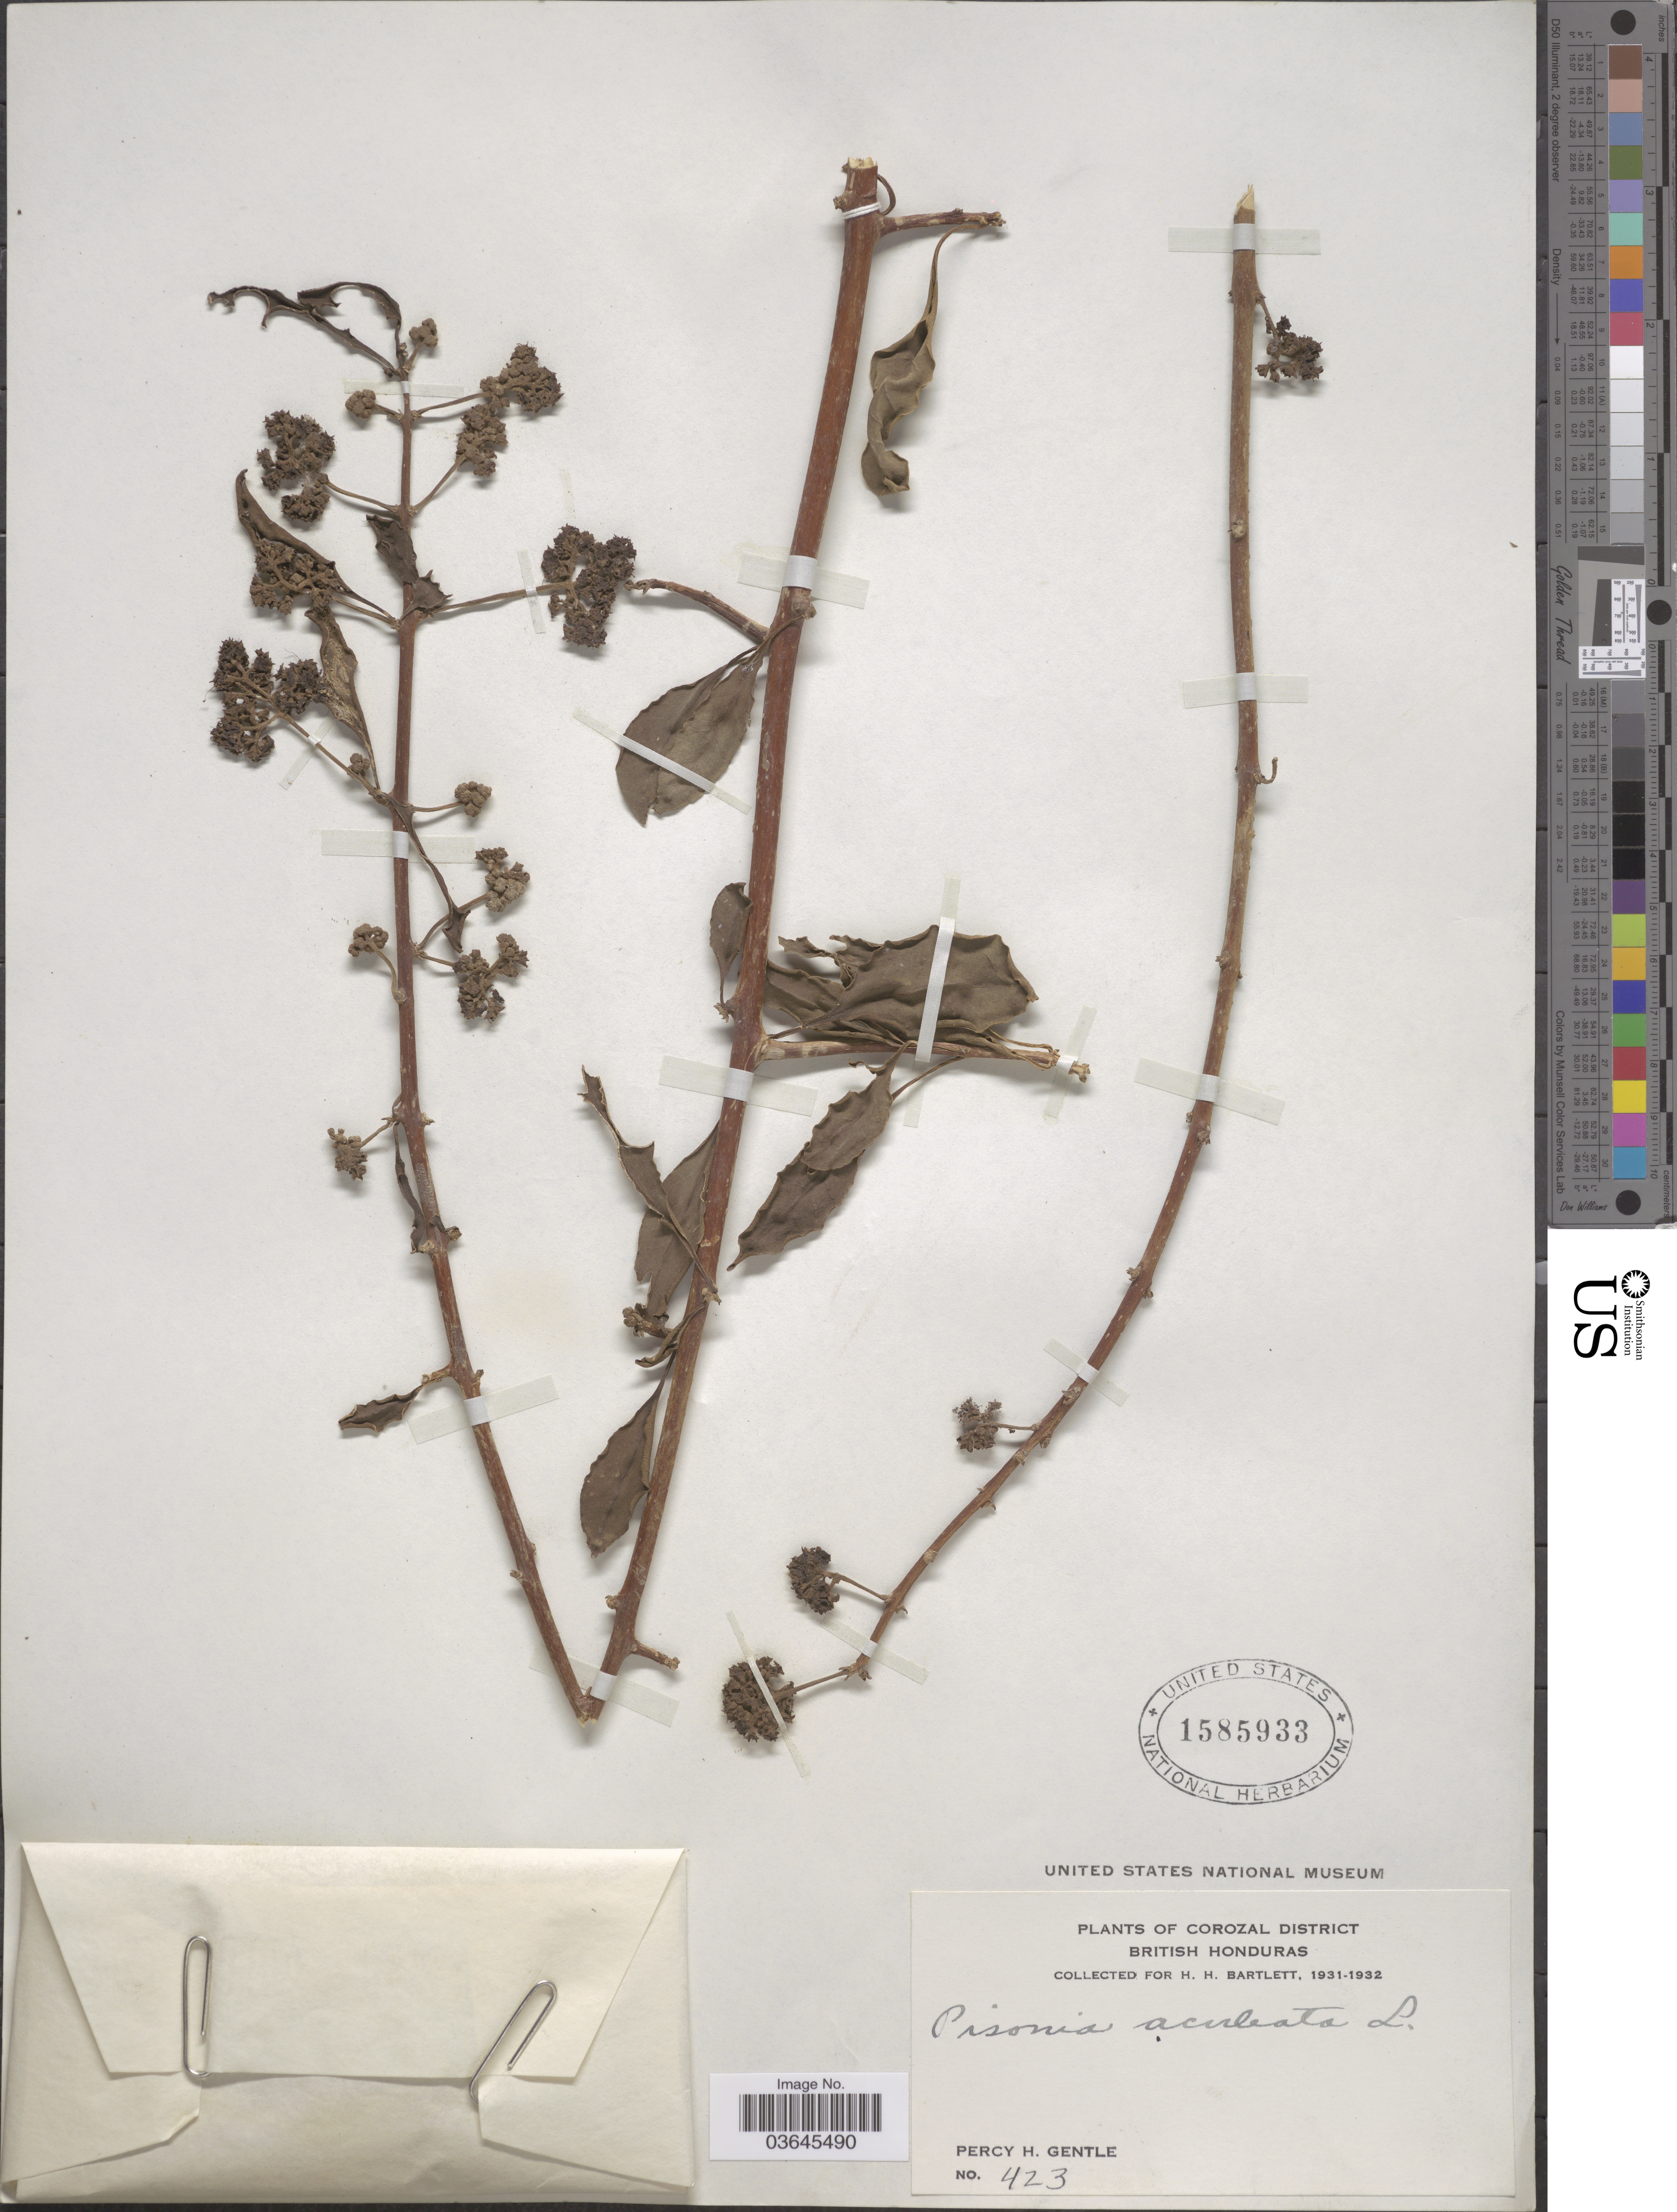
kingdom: Plantae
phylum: Tracheophyta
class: Magnoliopsida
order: Caryophyllales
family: Nyctaginaceae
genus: Pisonia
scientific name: Pisonia aculeata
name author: L.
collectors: P. H. Gentle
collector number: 423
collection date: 1931/1932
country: Belize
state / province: Corozal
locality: Corozal District. British Honduras.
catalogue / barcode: US 1585933